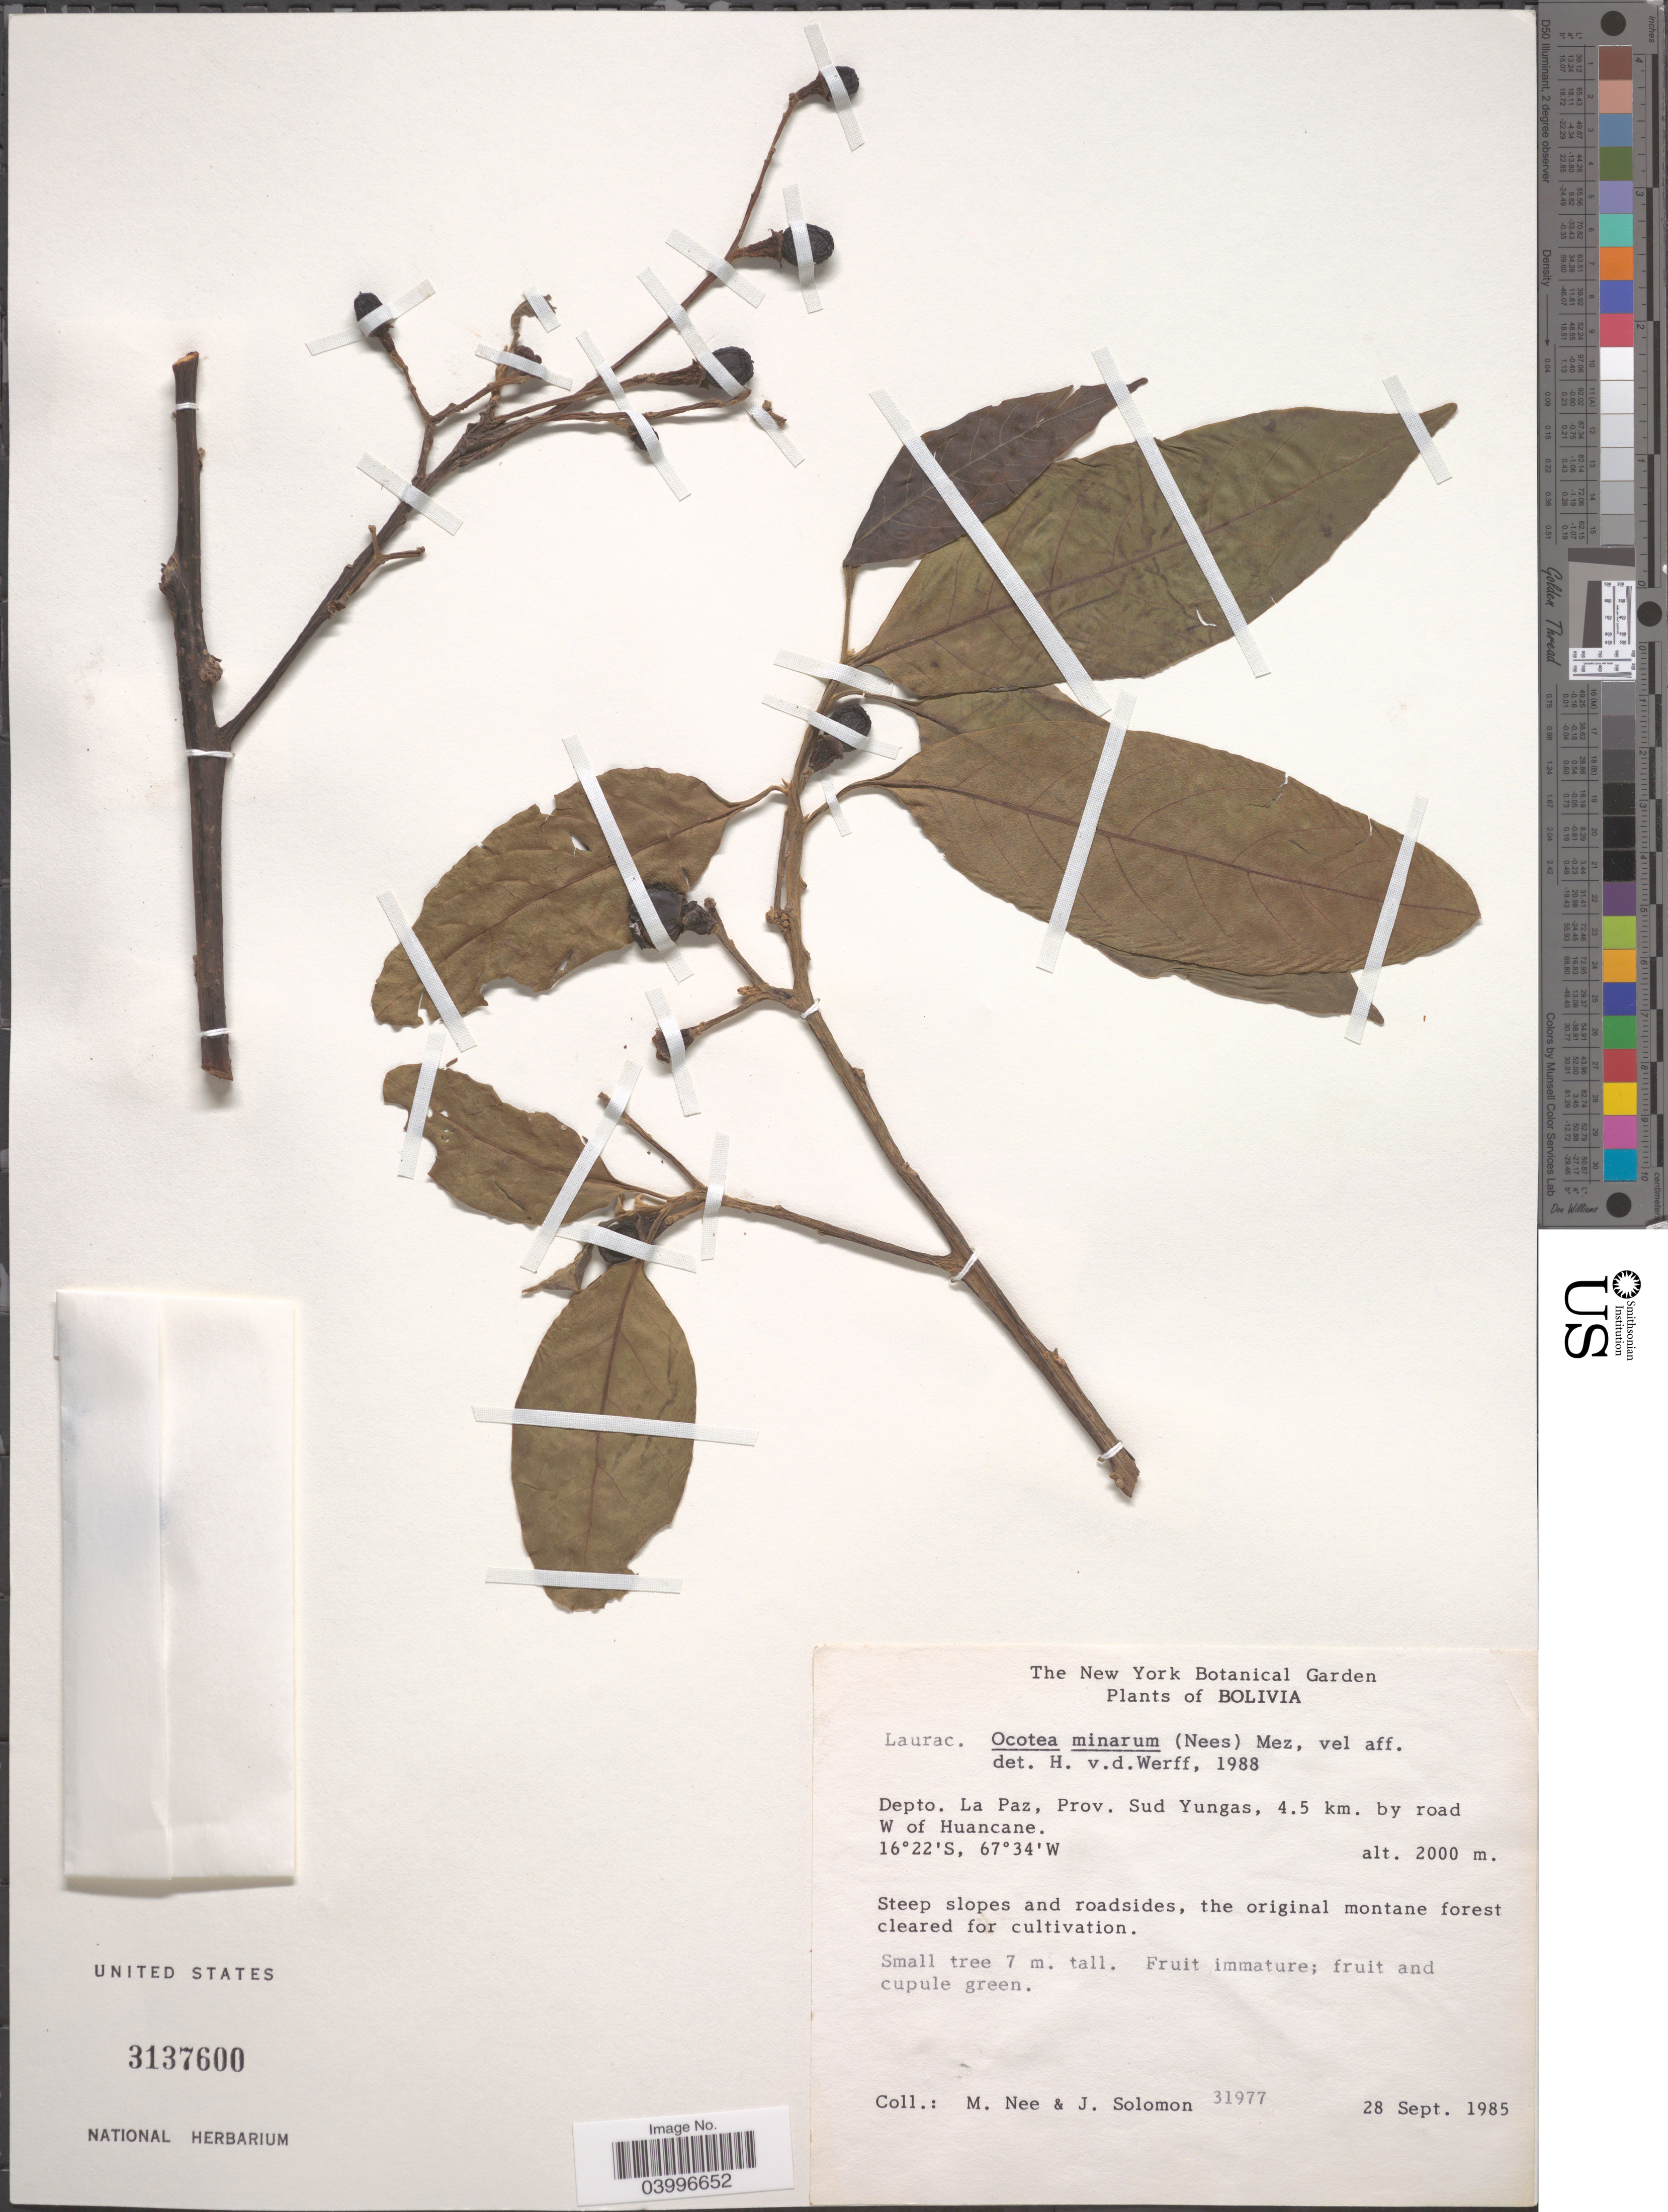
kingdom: Plantae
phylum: Tracheophyta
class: Magnoliopsida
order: Laurales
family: Lauraceae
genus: Ocotea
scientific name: Ocotea minarum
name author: (Nees & Mart.) Mez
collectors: M. Nee & J. Solomon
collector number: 31977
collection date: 1985-09-28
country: Bolivia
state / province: La Paz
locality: Depto. La Paz, Prov. Sud Yungas, 4.5 km. by road W of Huancane.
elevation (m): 2000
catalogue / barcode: US 3137600